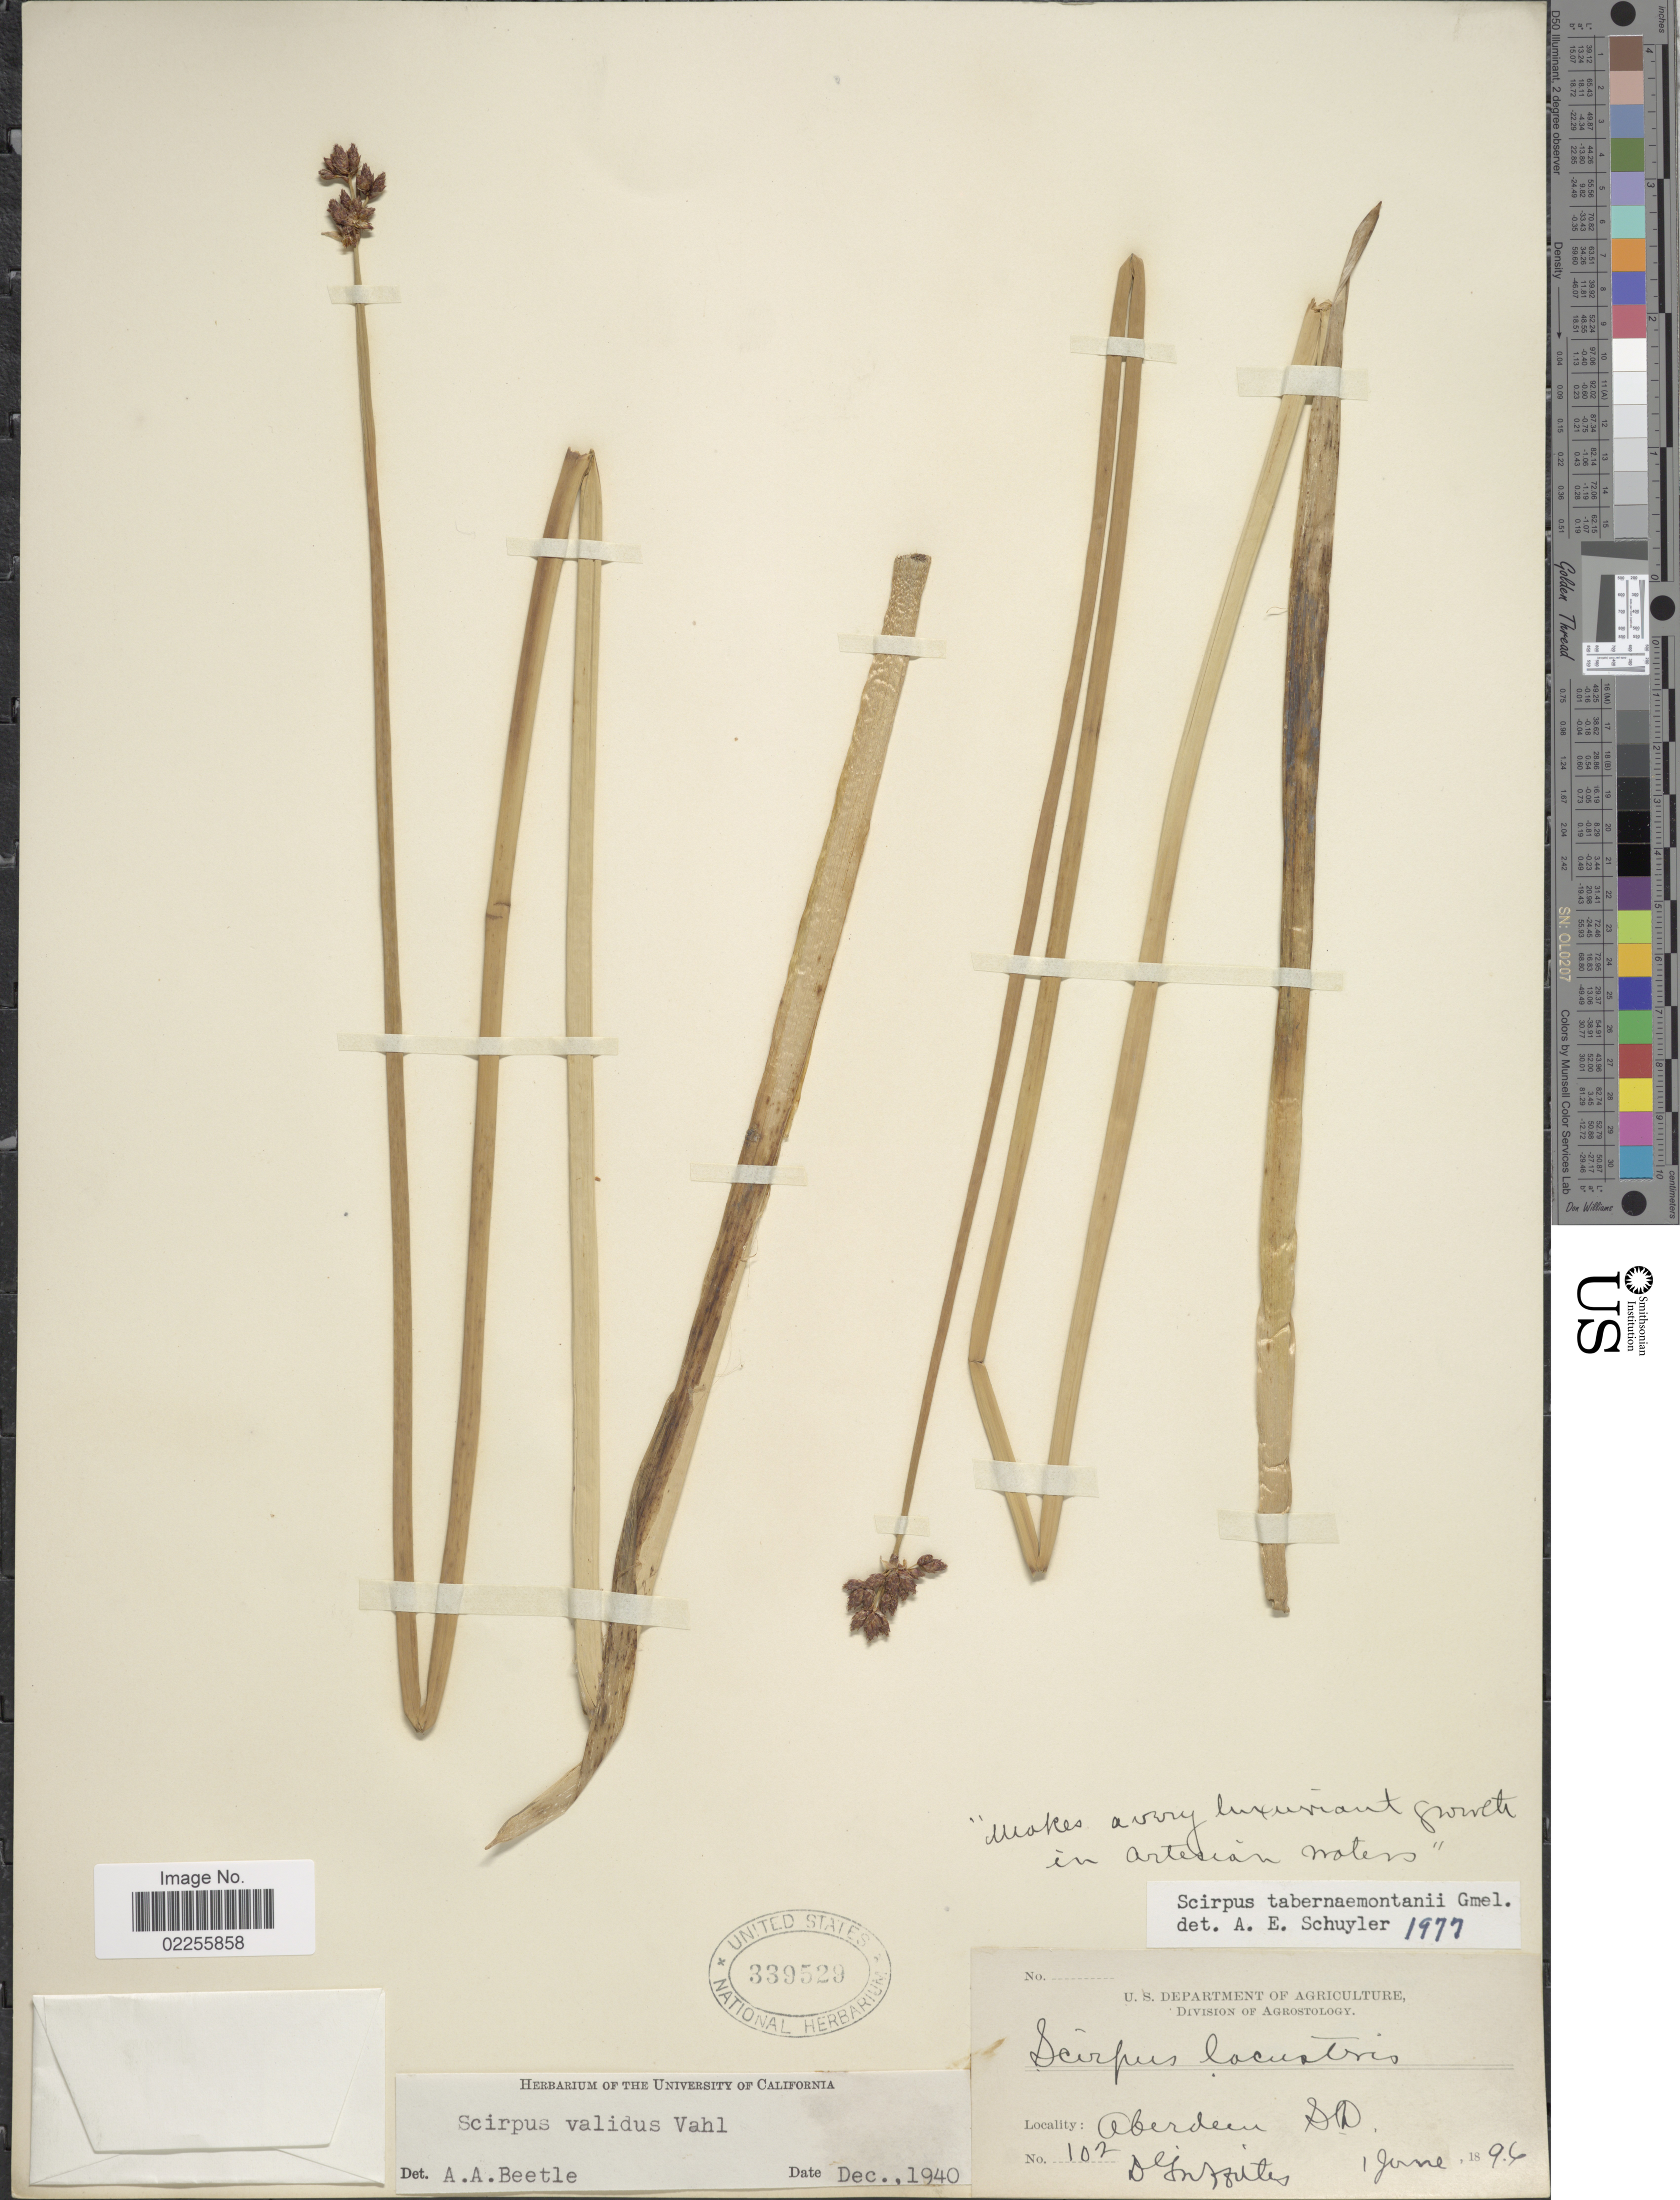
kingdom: Plantae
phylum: Tracheophyta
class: Liliopsida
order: Poales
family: Cyperaceae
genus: Schoenoplectus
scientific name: Schoenoplectus tabernaemontani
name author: (C.C. Gmel.) Palla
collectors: D. Griffiths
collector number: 102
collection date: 1896-06-01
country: United States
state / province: South Dakota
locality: Aberdeen.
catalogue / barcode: US 339529